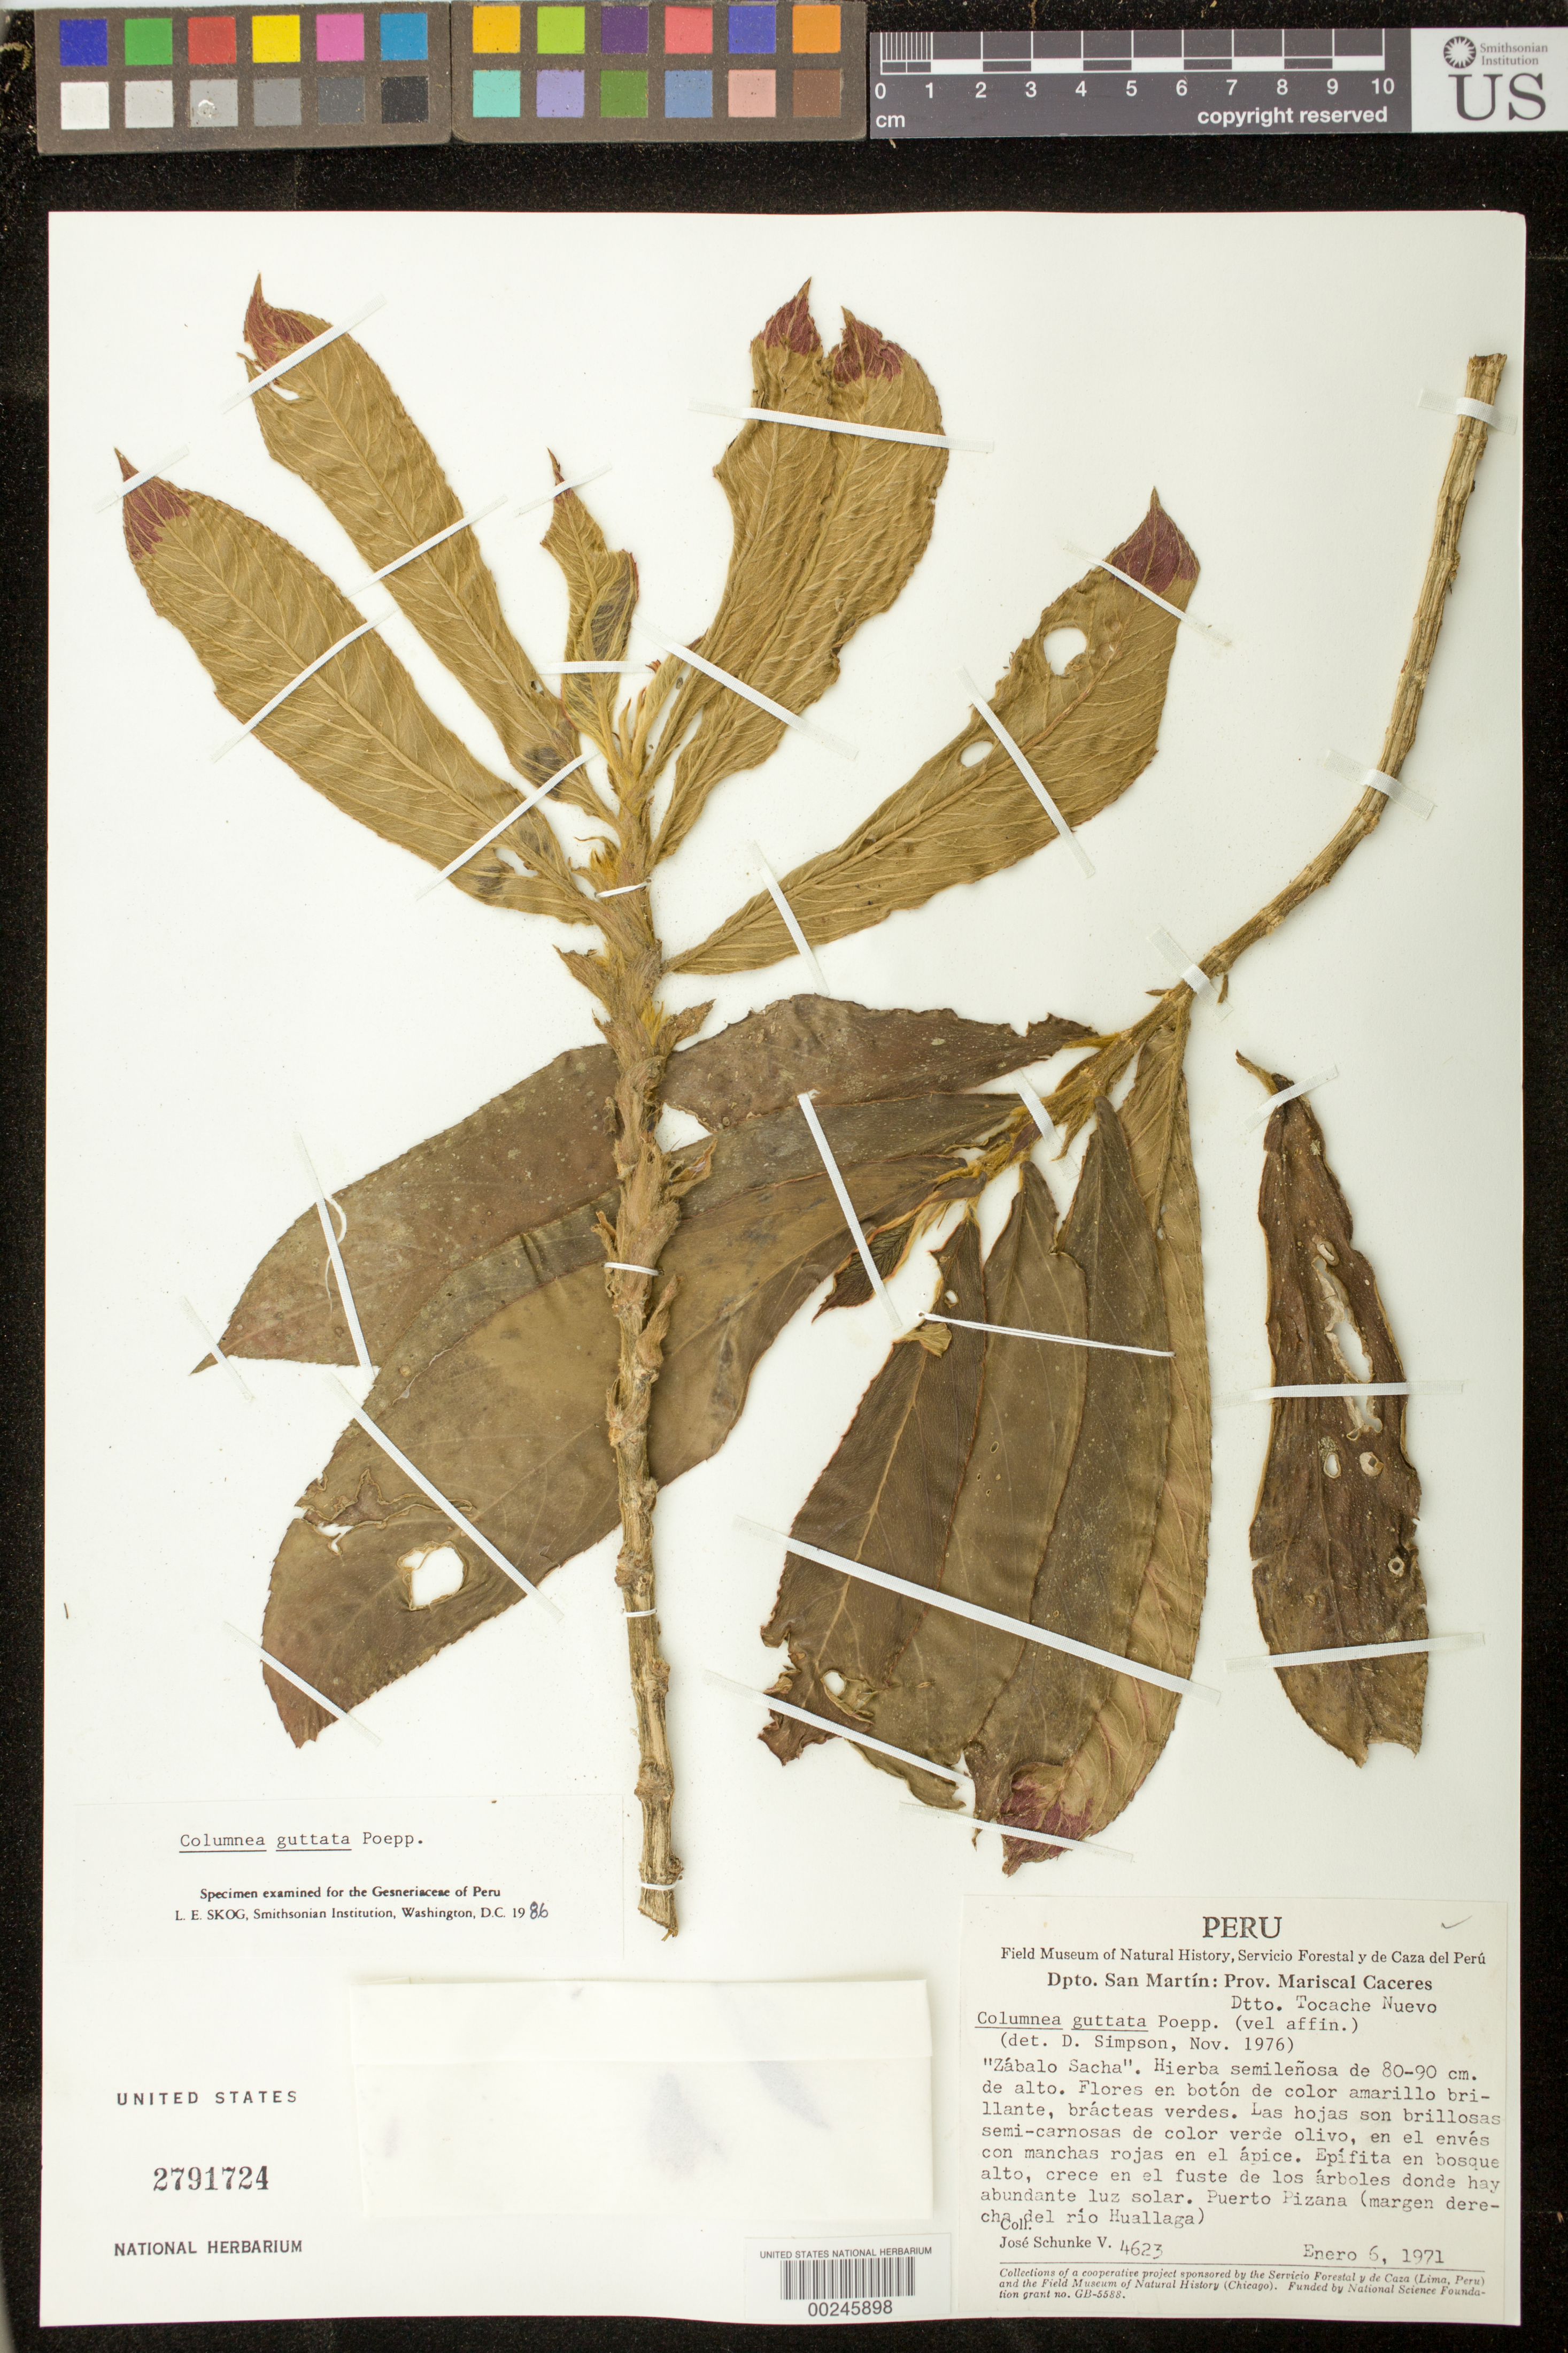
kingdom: Plantae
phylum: Tracheophyta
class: Magnoliopsida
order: Lamiales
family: Gesneriaceae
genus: Columnea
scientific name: Columnea guttata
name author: Poepp.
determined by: Skog, Laurence E.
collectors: J. Schunke Vigo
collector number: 4623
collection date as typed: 06 Jan 1971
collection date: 1971-01-06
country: Peru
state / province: San Martín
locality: Prov. Mariscal Cáceres, Dtto. Tocache Nuevo; Puerto Pizana (margen derecha del río Huallaga)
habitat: En bosque alto, crece en el fuste de los árboles donde hay abundante luz solar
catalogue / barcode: US 2791724